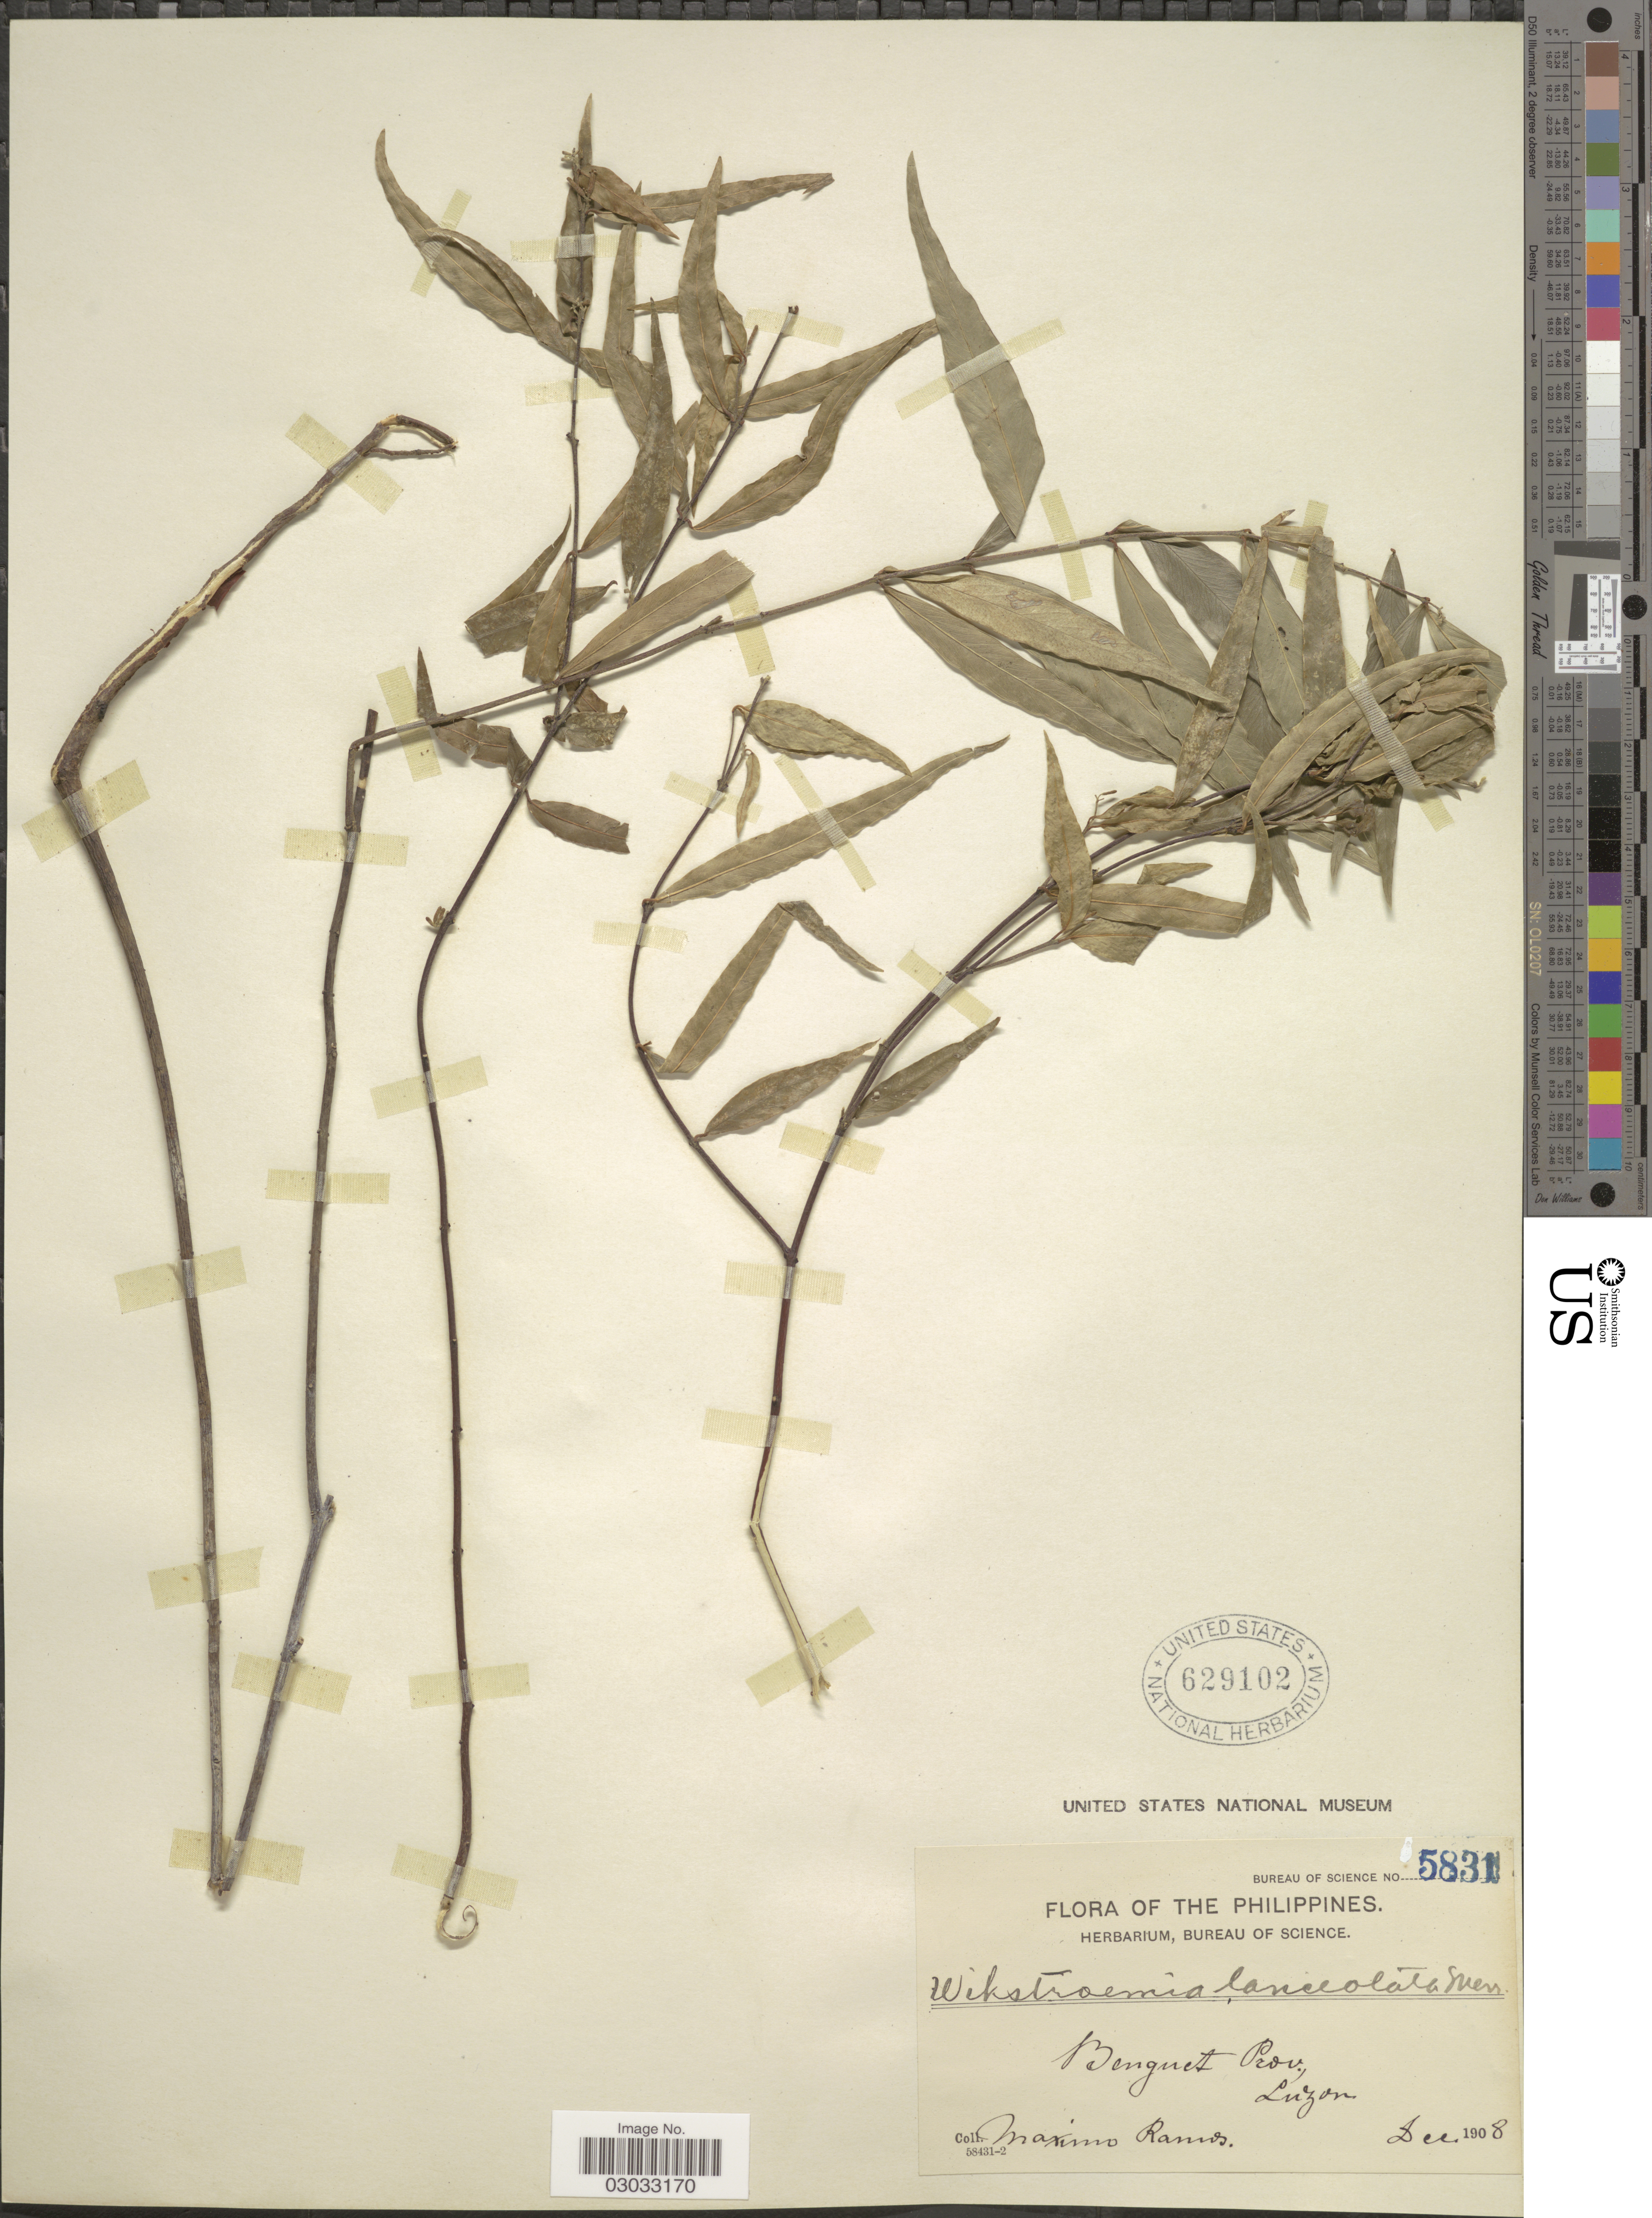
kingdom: Plantae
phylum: Tracheophyta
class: Magnoliopsida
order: Malvales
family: Thymelaeaceae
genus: Wikstroemia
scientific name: Wikstroemia lanceolata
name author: Merr.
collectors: M. Ramos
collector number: Bureau of Science 5831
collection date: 1908-12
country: Philippines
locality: Benguet Prov., Luzon.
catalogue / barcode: US 629102